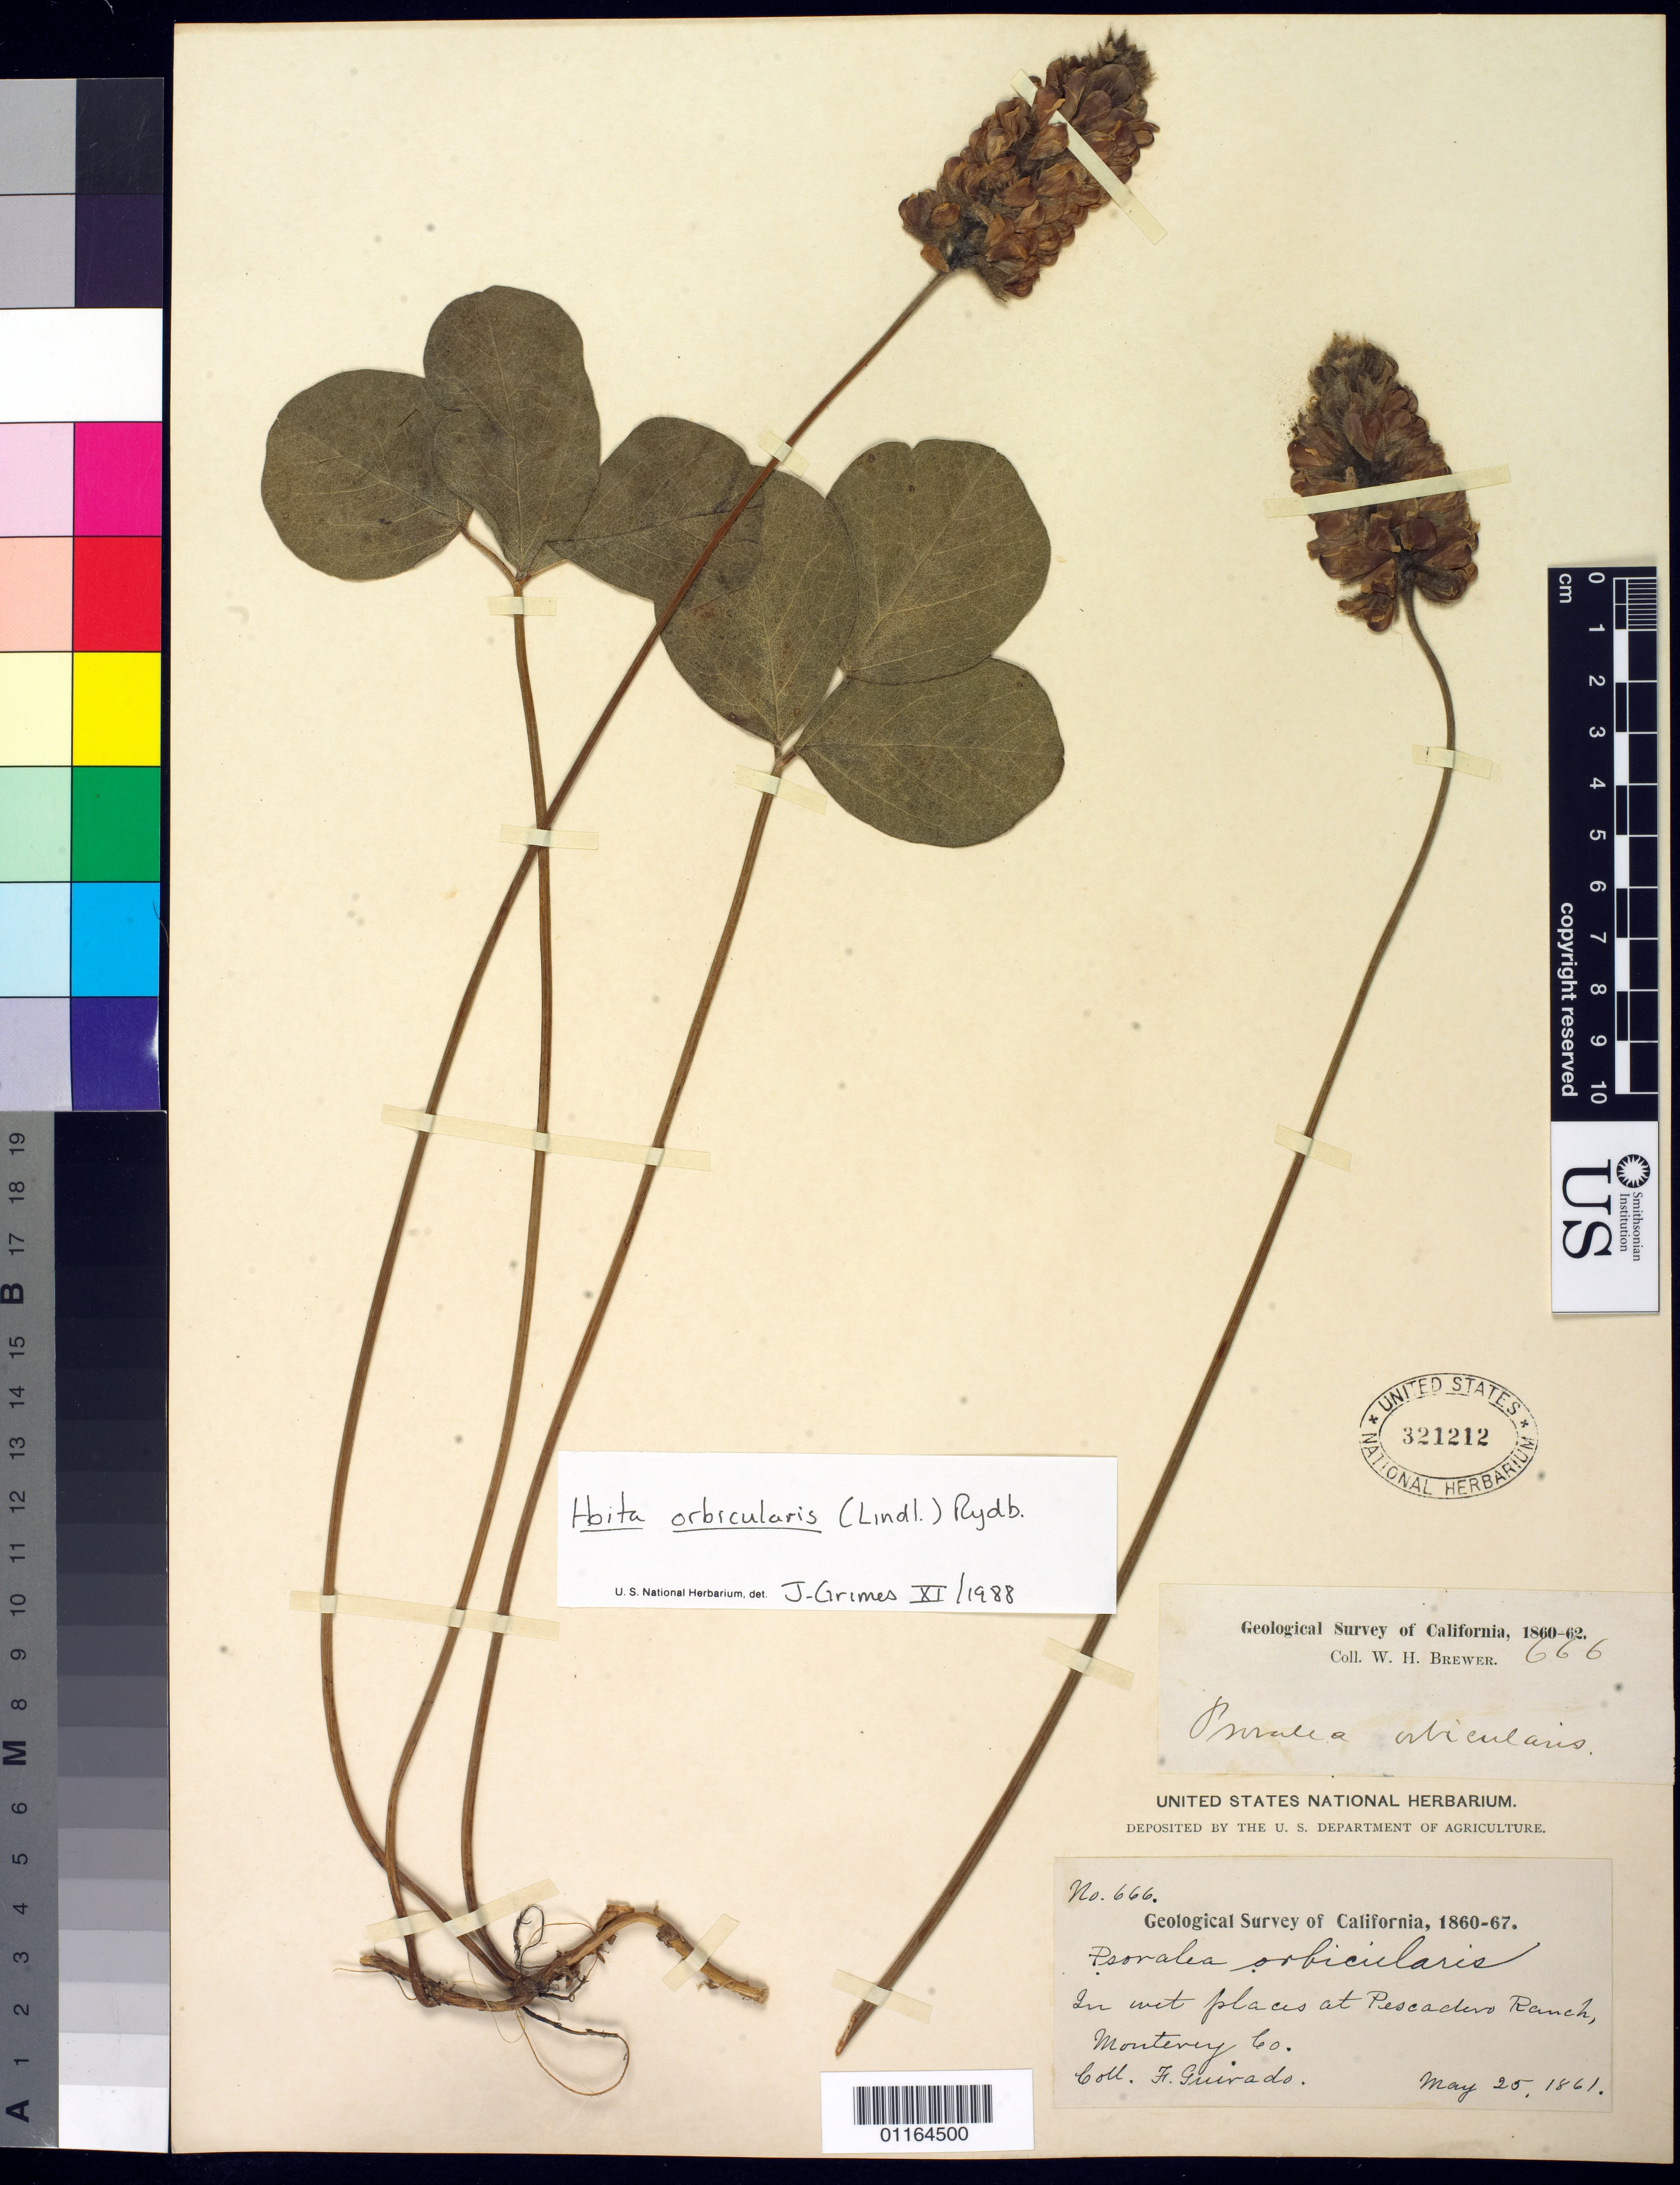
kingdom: Plantae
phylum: Tracheophyta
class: Magnoliopsida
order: Fabales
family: Fabaceae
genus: Hoita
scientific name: Hoita orbicularis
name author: (Lindl.) Rydb.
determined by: Grimes, J.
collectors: F. Guirado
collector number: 666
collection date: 1861-05-25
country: United States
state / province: California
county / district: Monterey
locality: Pescadero Ranch.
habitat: In wet places.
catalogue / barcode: US 321212